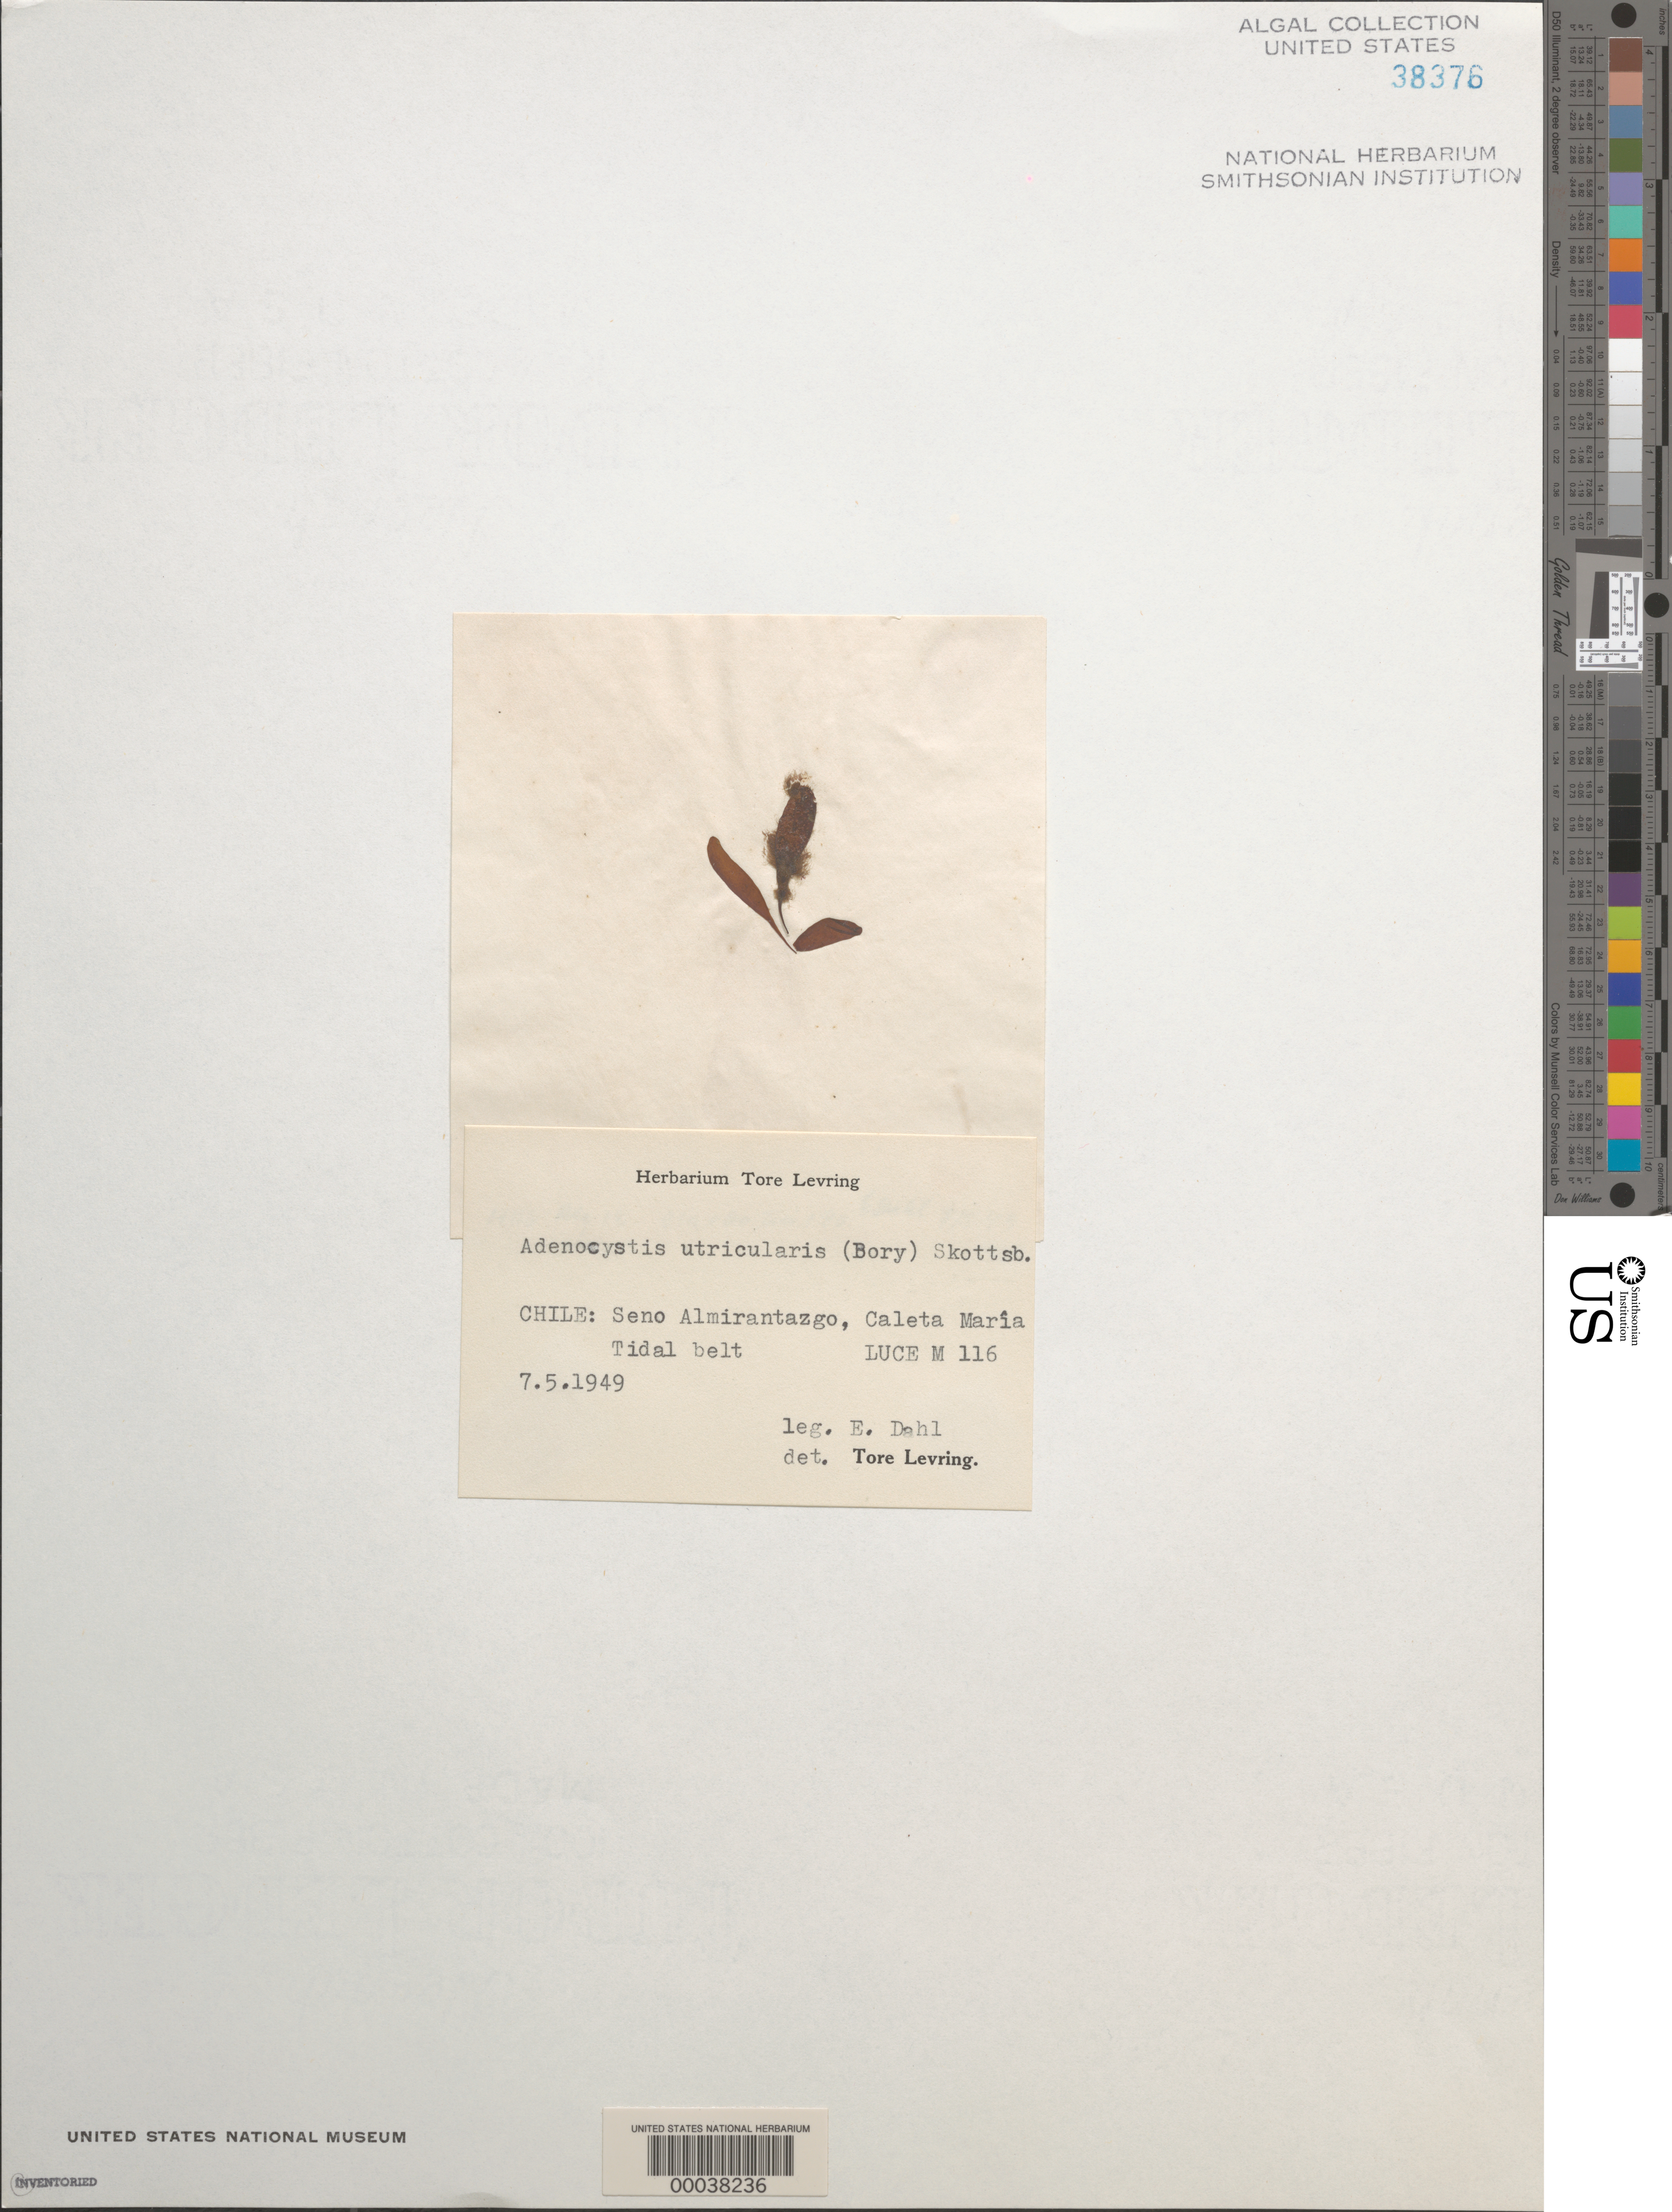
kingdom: Chromista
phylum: Ochrophyta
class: Phaeophyceae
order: Ectocarpales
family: Adenocystaceae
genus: Adenocystis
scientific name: Adenocystis utricularis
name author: (Bory) Skottsberg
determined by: Levring, T.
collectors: E. Dahl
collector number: Luce M 116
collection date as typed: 07 May 1946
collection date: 1946-05-07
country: Chile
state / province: Magallanes y de la Antártica Chilena (XII)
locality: Caleta maria, seno almirantazgo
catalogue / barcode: US 38376